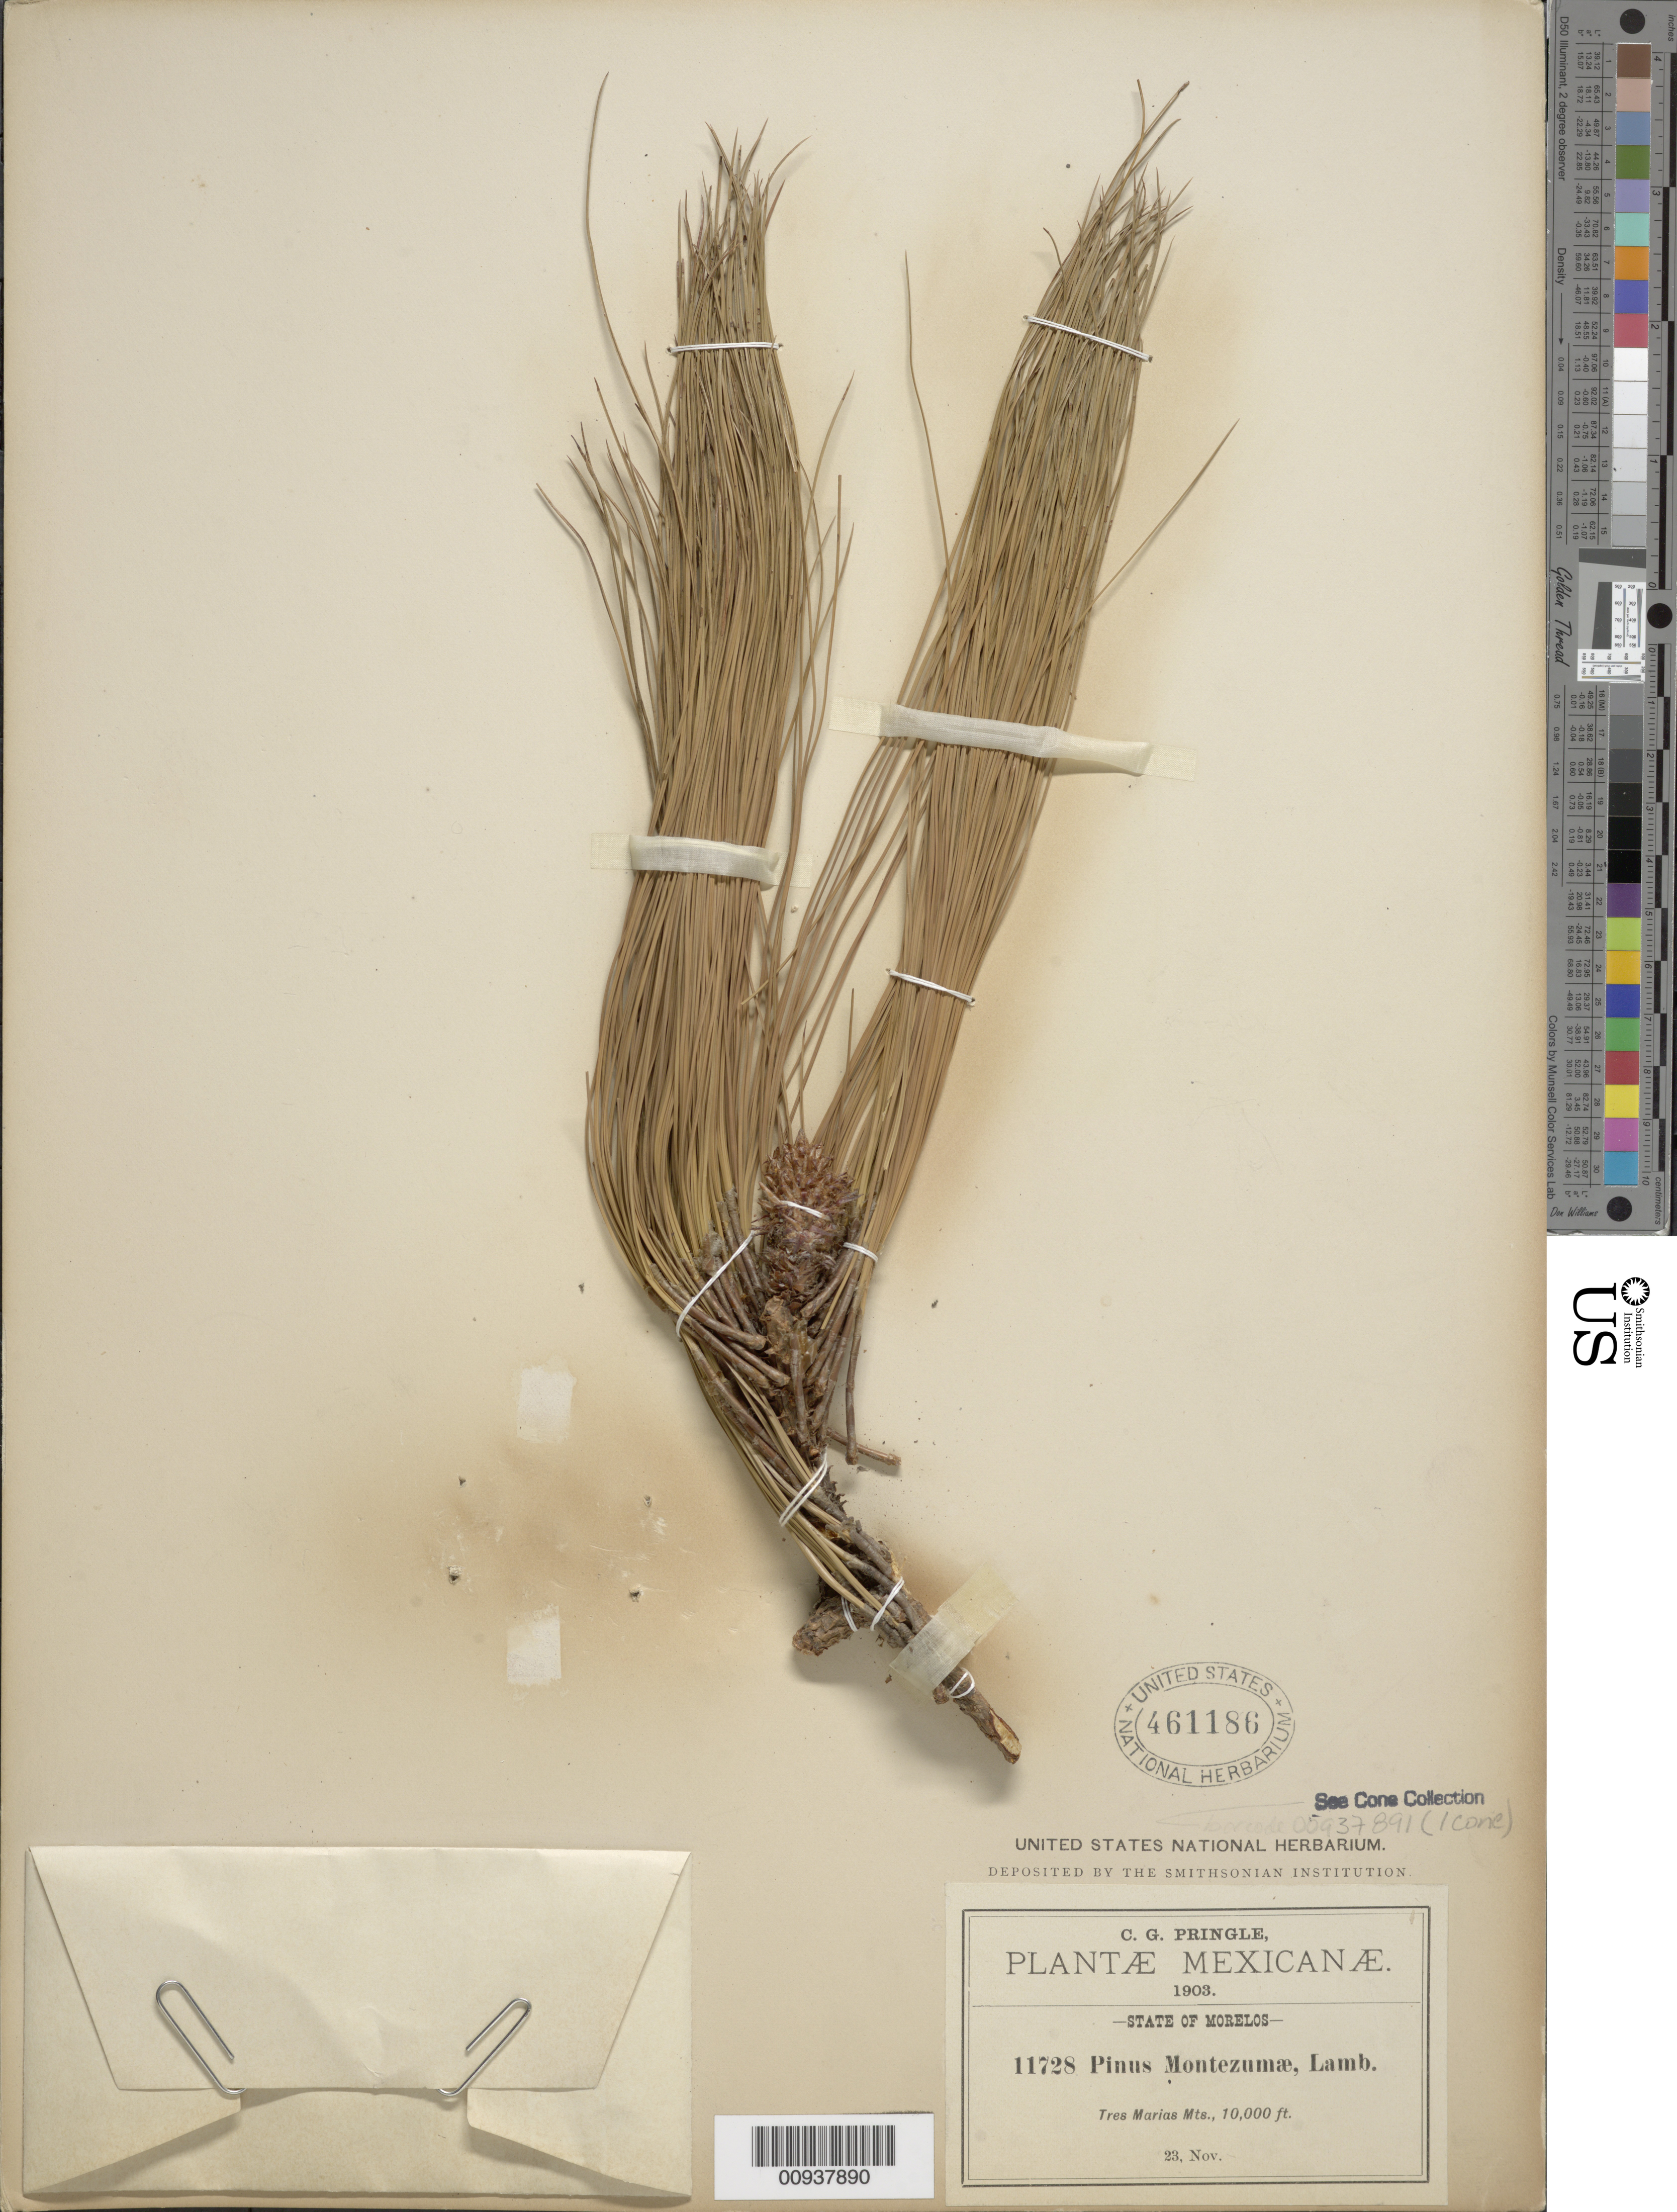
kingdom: Plantae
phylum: Tracheophyta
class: Pinopsida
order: Pinales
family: Pinaceae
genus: Pinus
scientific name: Pinus montezumae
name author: Lamb.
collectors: C. G. Pringle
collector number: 11728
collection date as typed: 23 Nov 1903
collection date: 1903-11-23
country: Mexico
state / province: Morelos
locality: Tres Marias Mts.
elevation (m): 3048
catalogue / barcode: US 461186